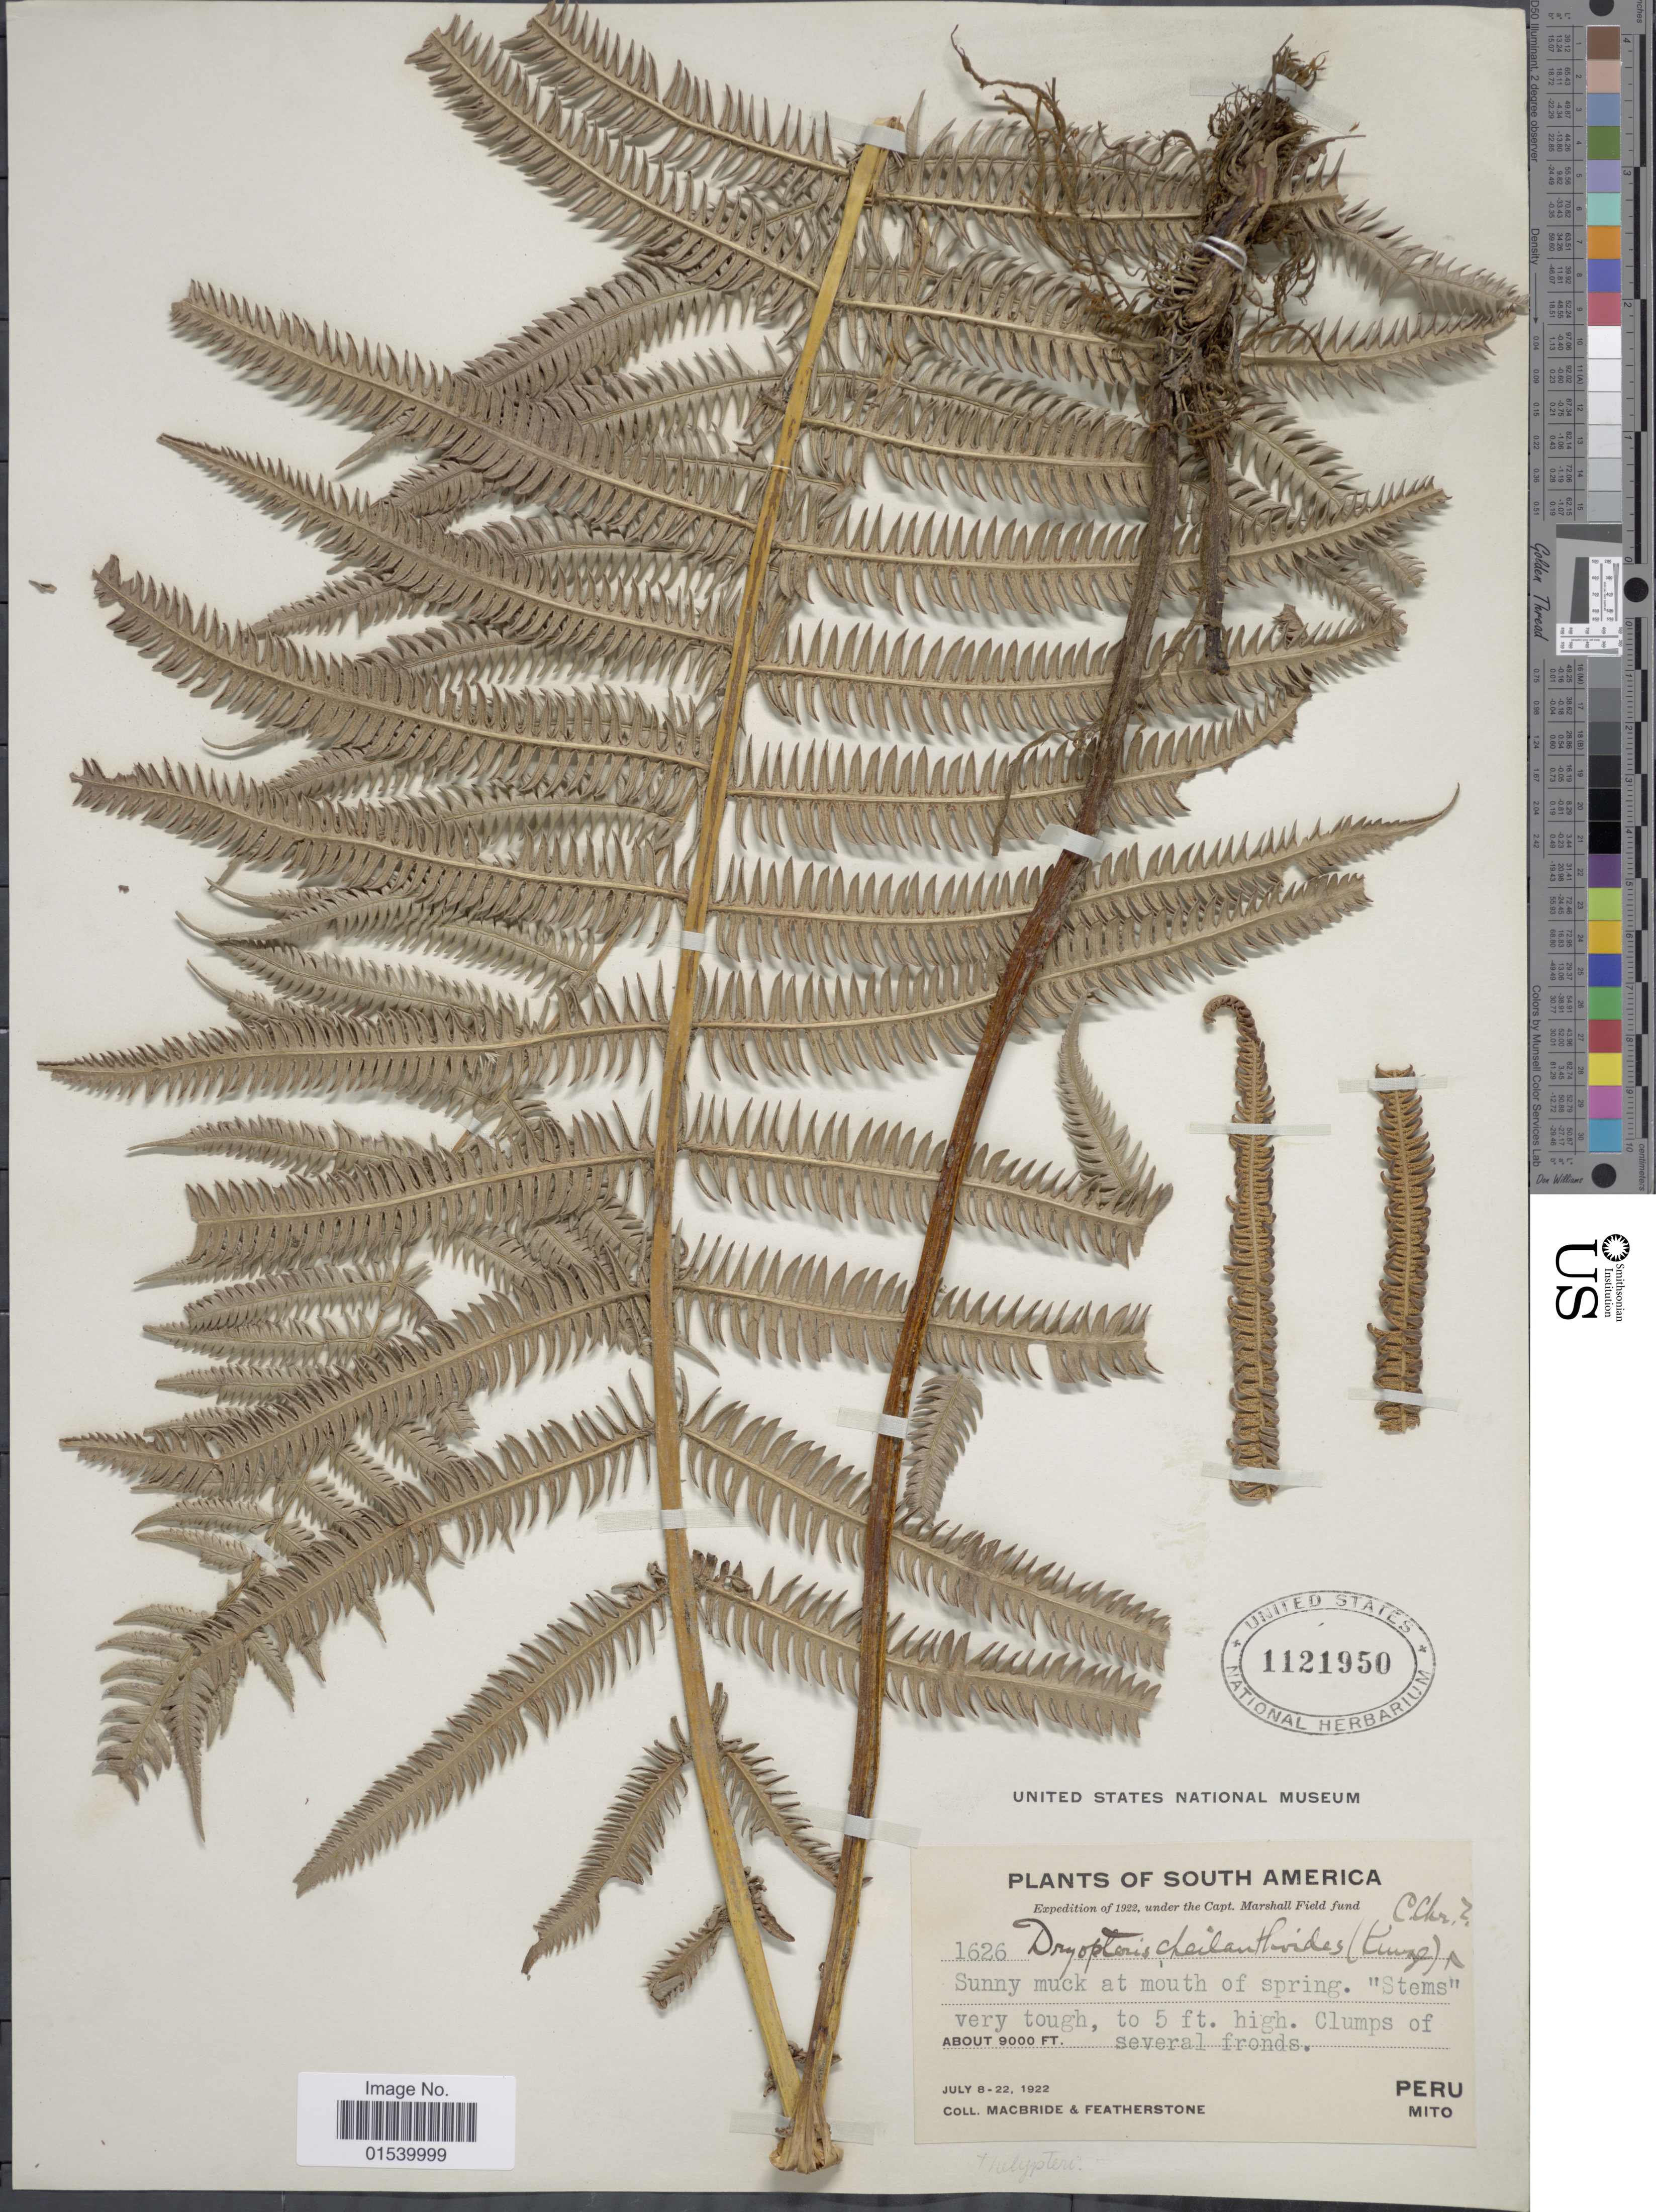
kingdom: Plantae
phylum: Tracheophyta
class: Polypodiopsida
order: Polypodiales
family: Thelypteridaceae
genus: Amauropelta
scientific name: Amauropelta cheilanthoides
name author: (Kunze) Á. Löve & D. Löve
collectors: Macbride, -- & -. Featherstone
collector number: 1626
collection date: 1922-07-08/1922-07-22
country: Peru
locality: Sunny muck at mouth of spring, Mito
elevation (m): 2743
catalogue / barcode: US 1121950